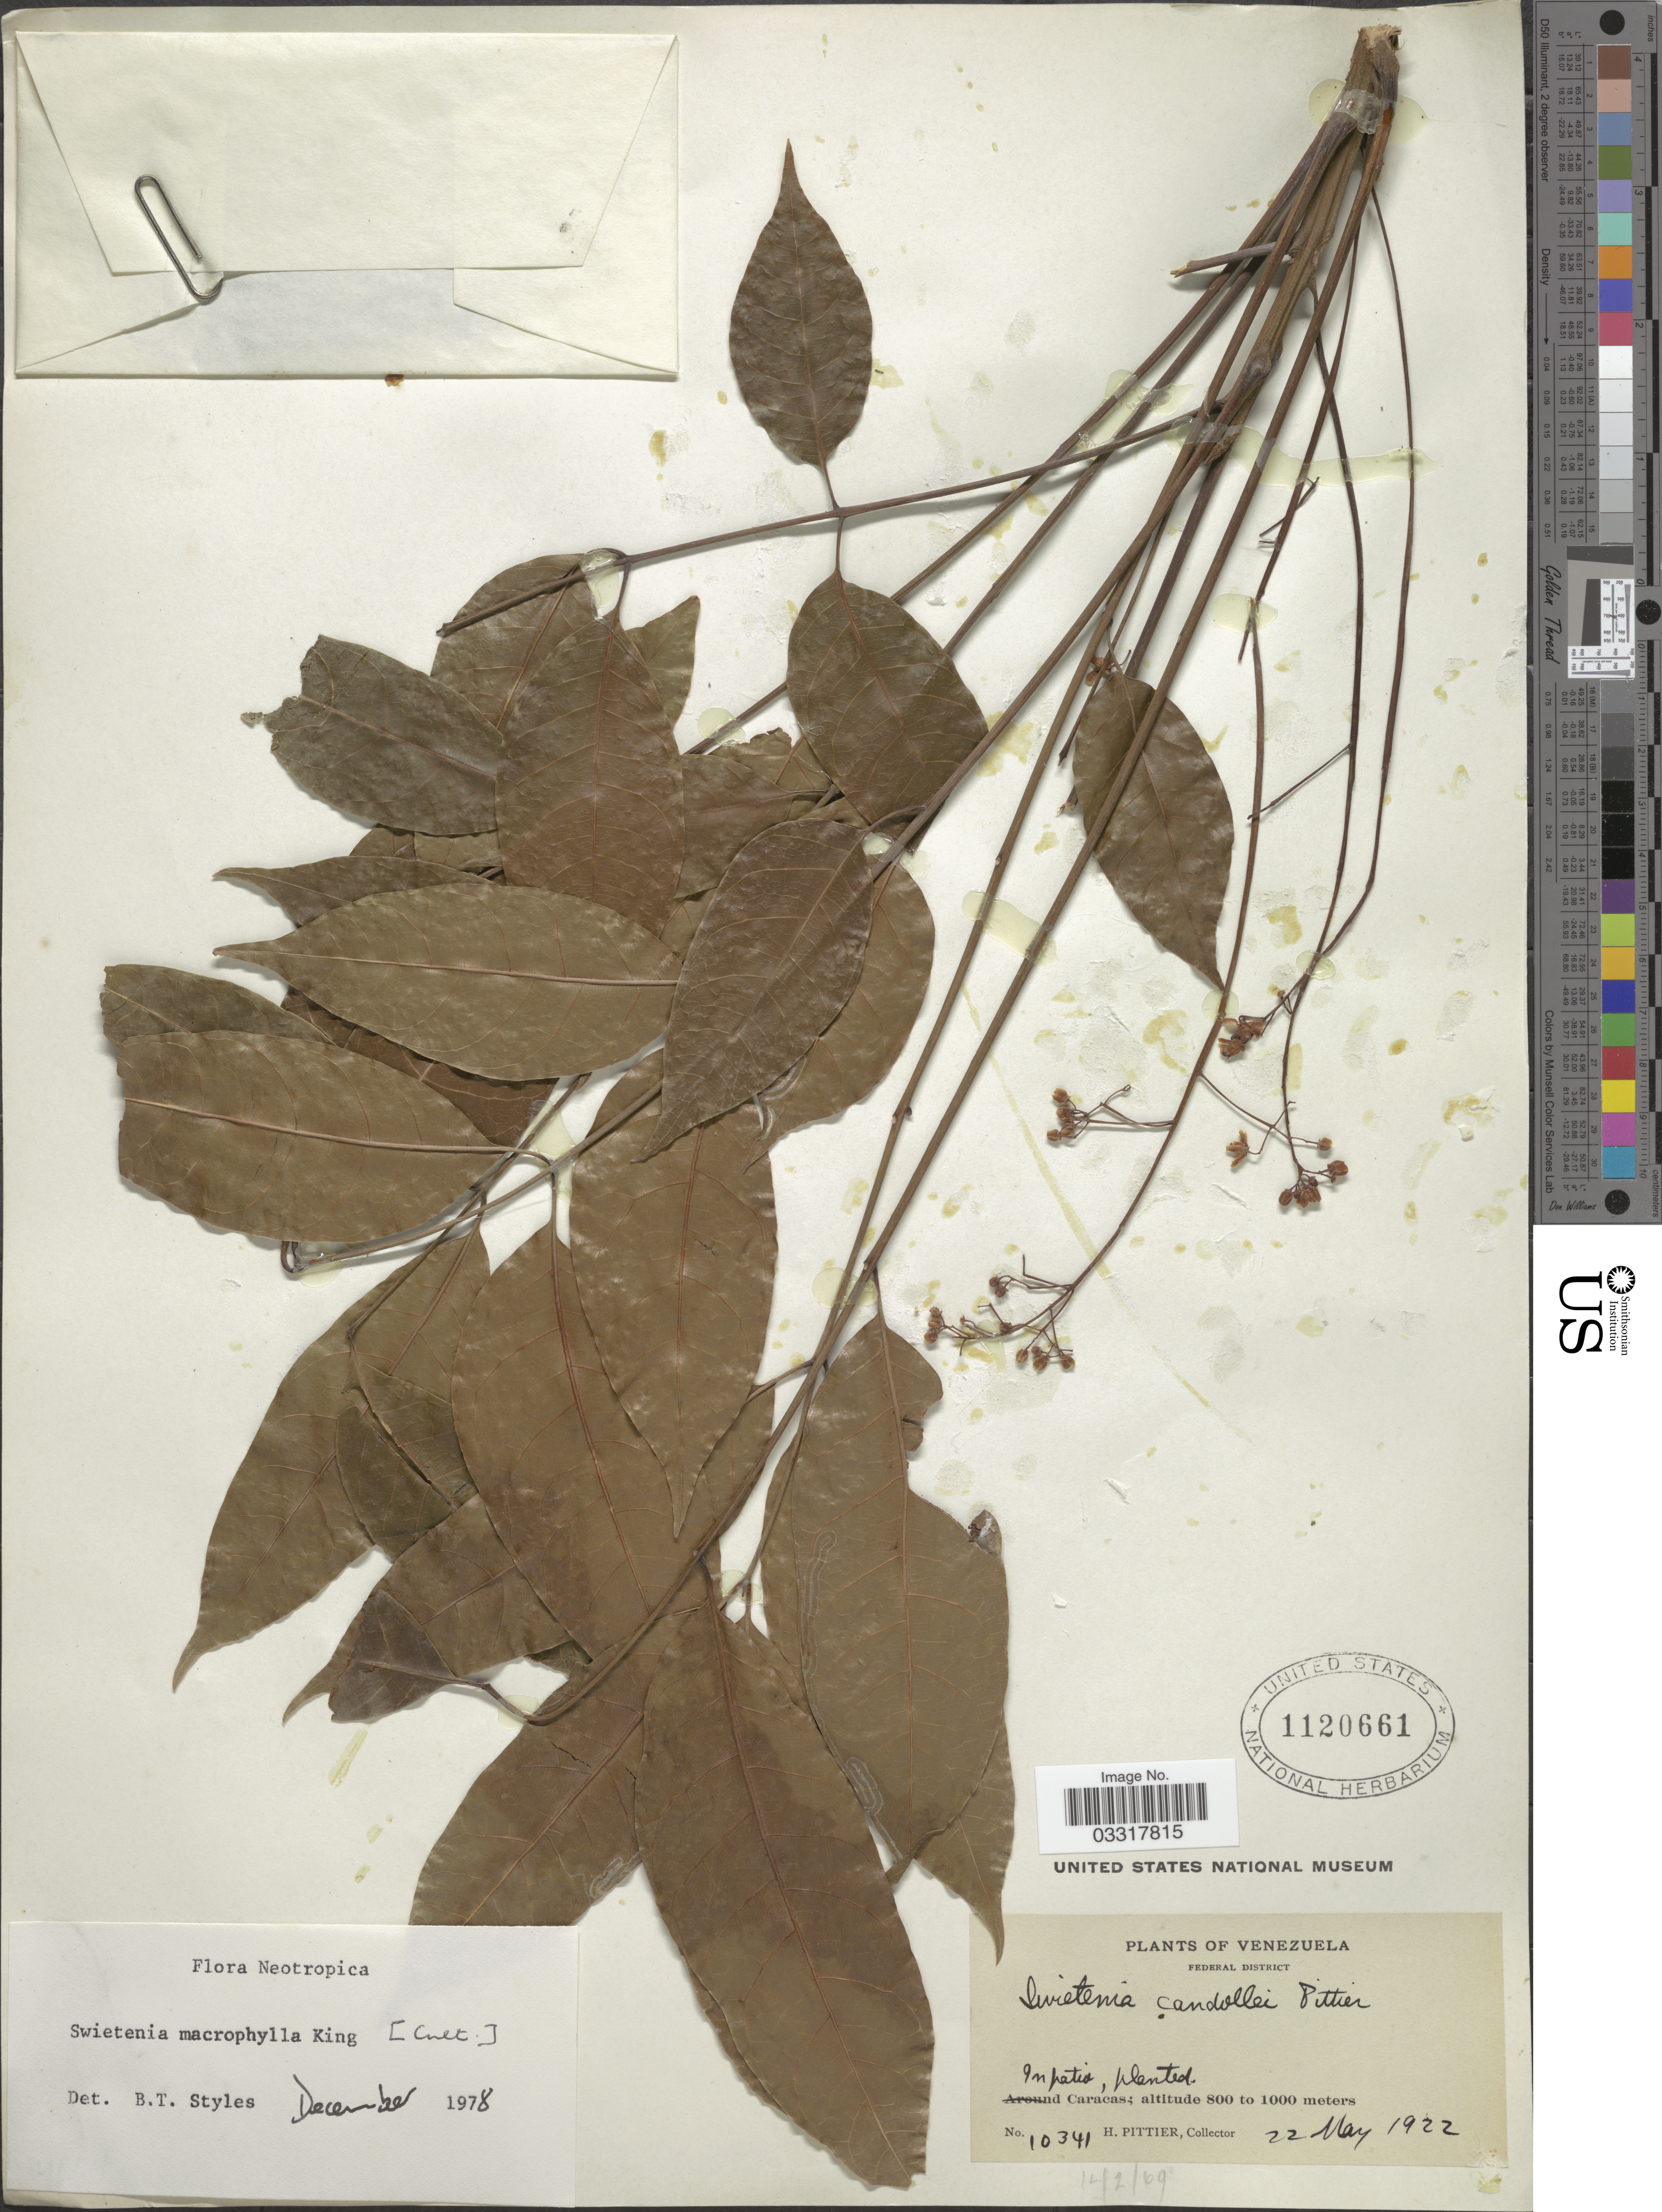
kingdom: Plantae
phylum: Tracheophyta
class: Magnoliopsida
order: Sapindales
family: Meliaceae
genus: Swietenia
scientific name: Swietenia macrophylla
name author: King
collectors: H. F. Pittier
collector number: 10341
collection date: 1922-05-22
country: Venezuela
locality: Federal District. Caracas.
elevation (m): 800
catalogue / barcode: US 1120661